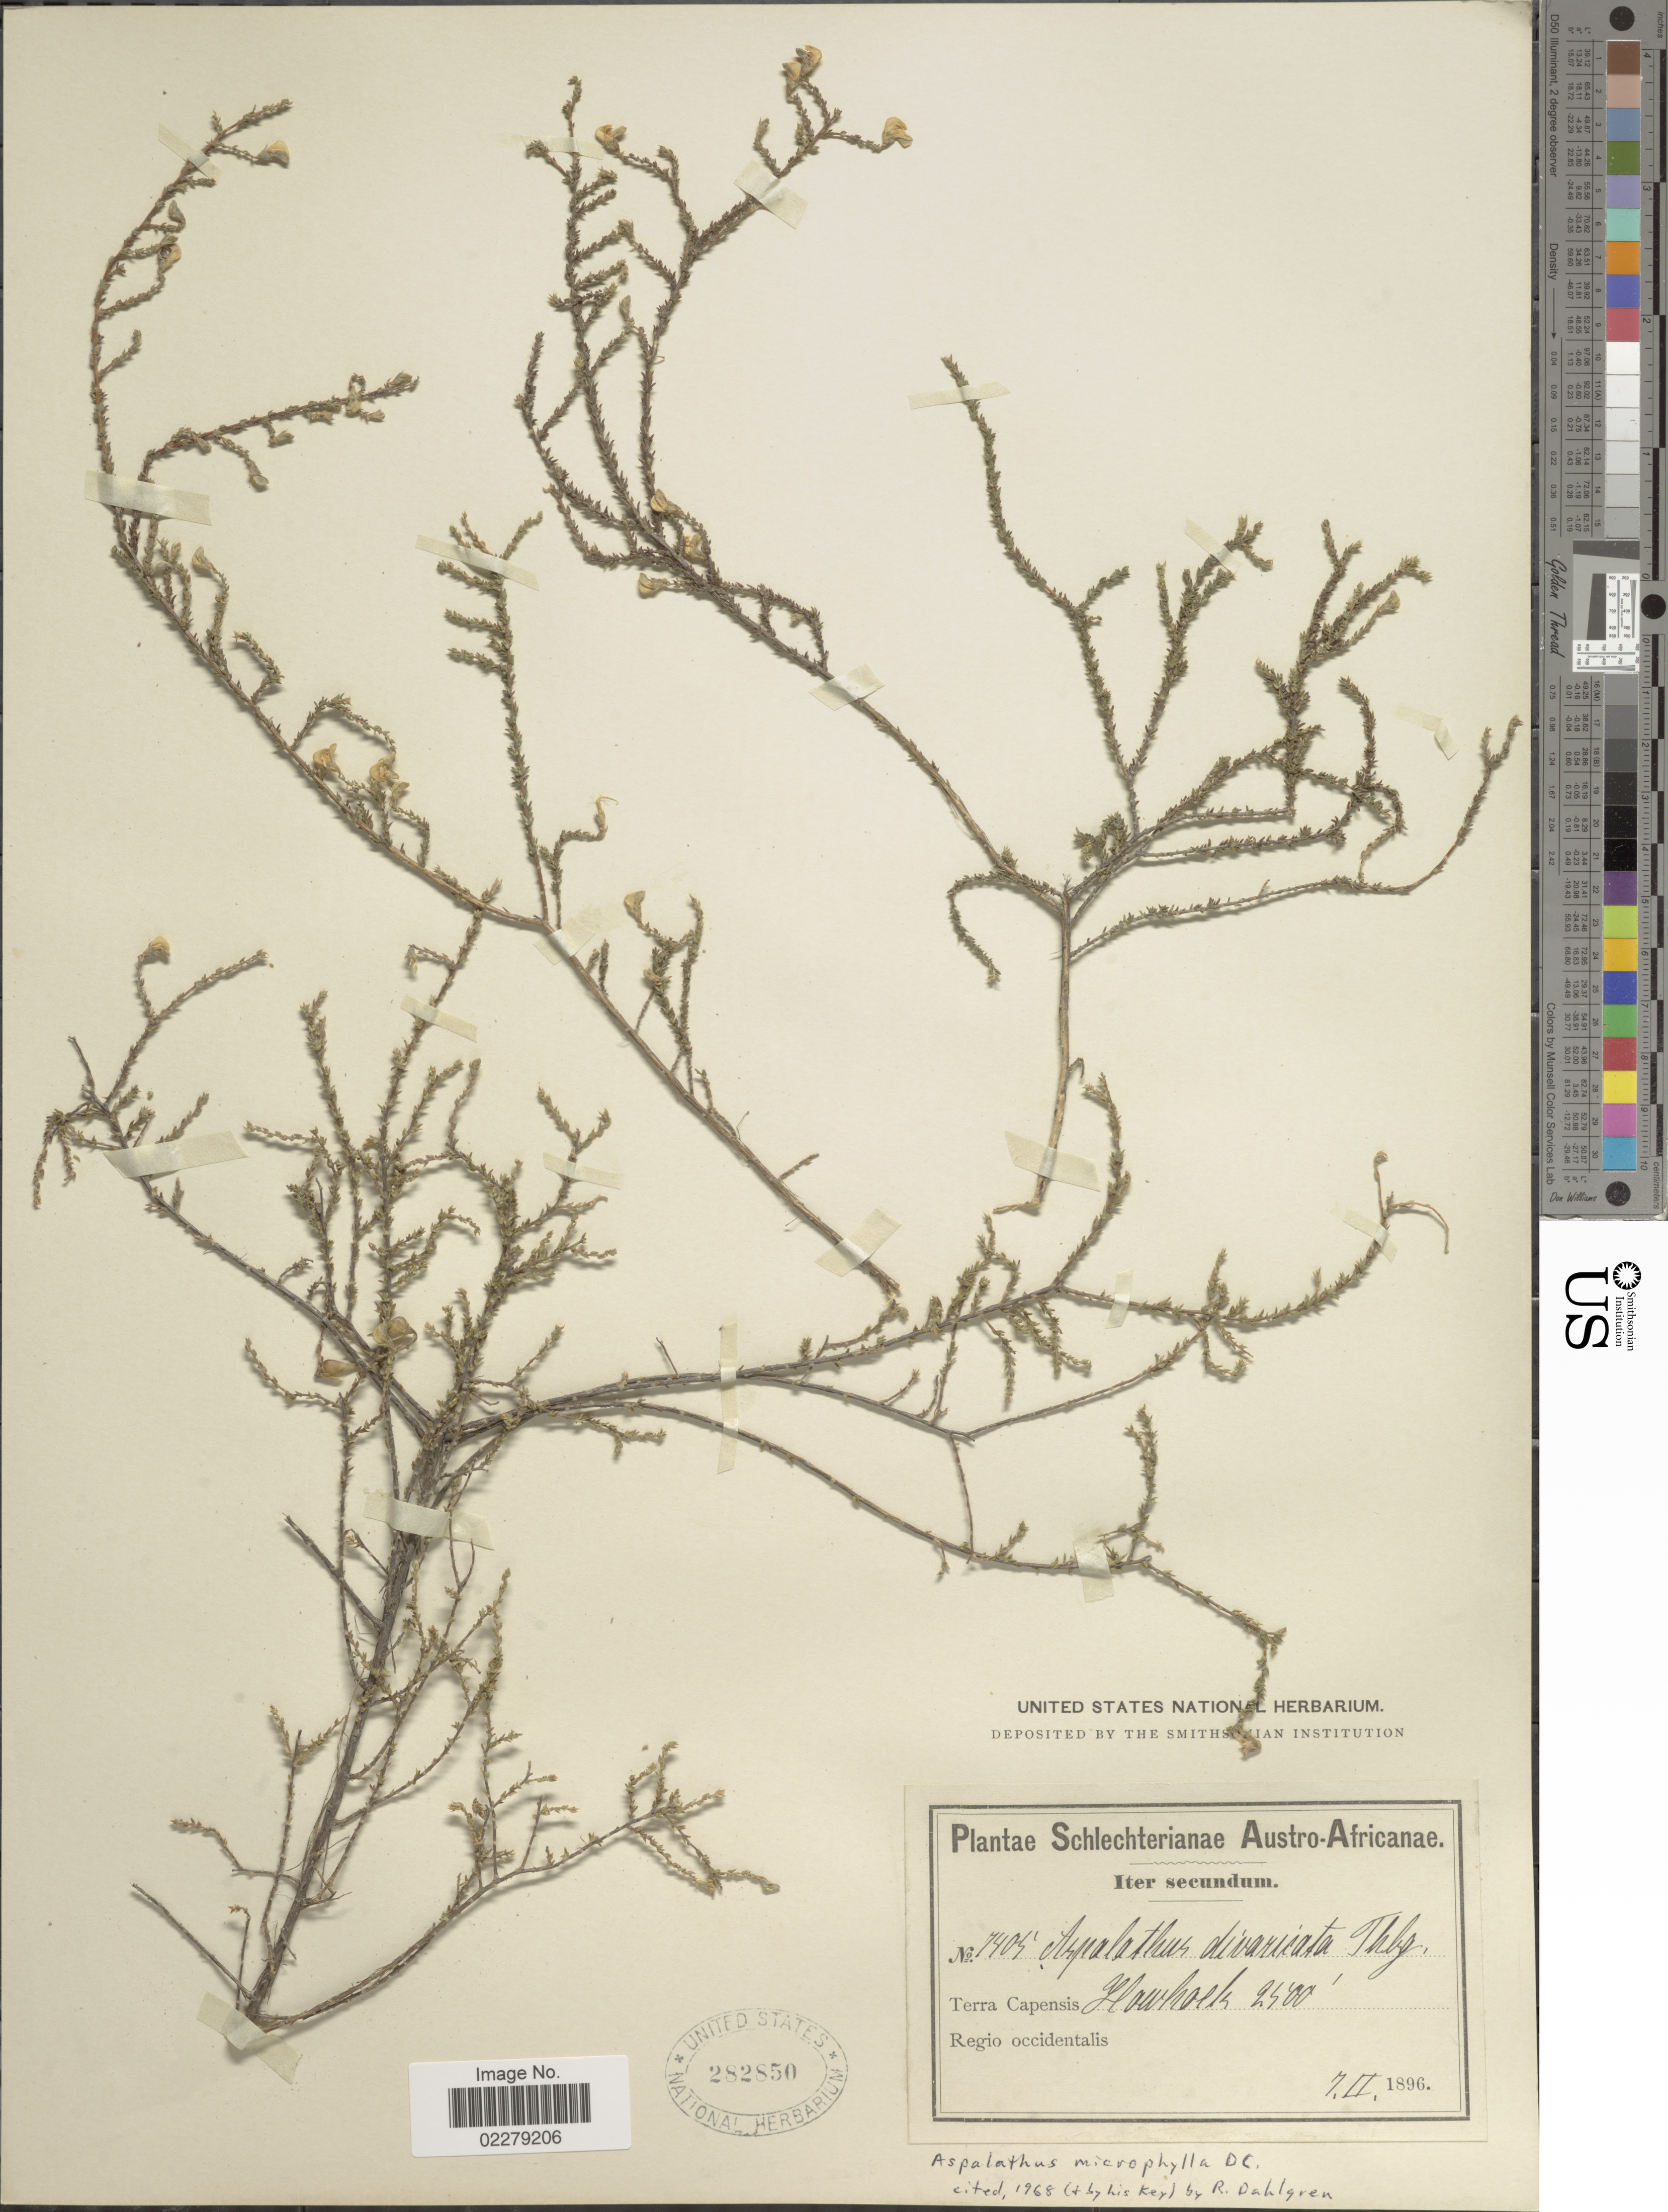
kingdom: Plantae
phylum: Tracheophyta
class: Magnoliopsida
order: Fabales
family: Fabaceae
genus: Aspalathus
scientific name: Aspalathus microphylla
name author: DC.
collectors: Schlechter, --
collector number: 7405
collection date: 1896-02-07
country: South Africa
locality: Austro- Africanae. Terra Capensis, Howhoek. Regio occidentalis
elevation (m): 762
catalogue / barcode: US 282850